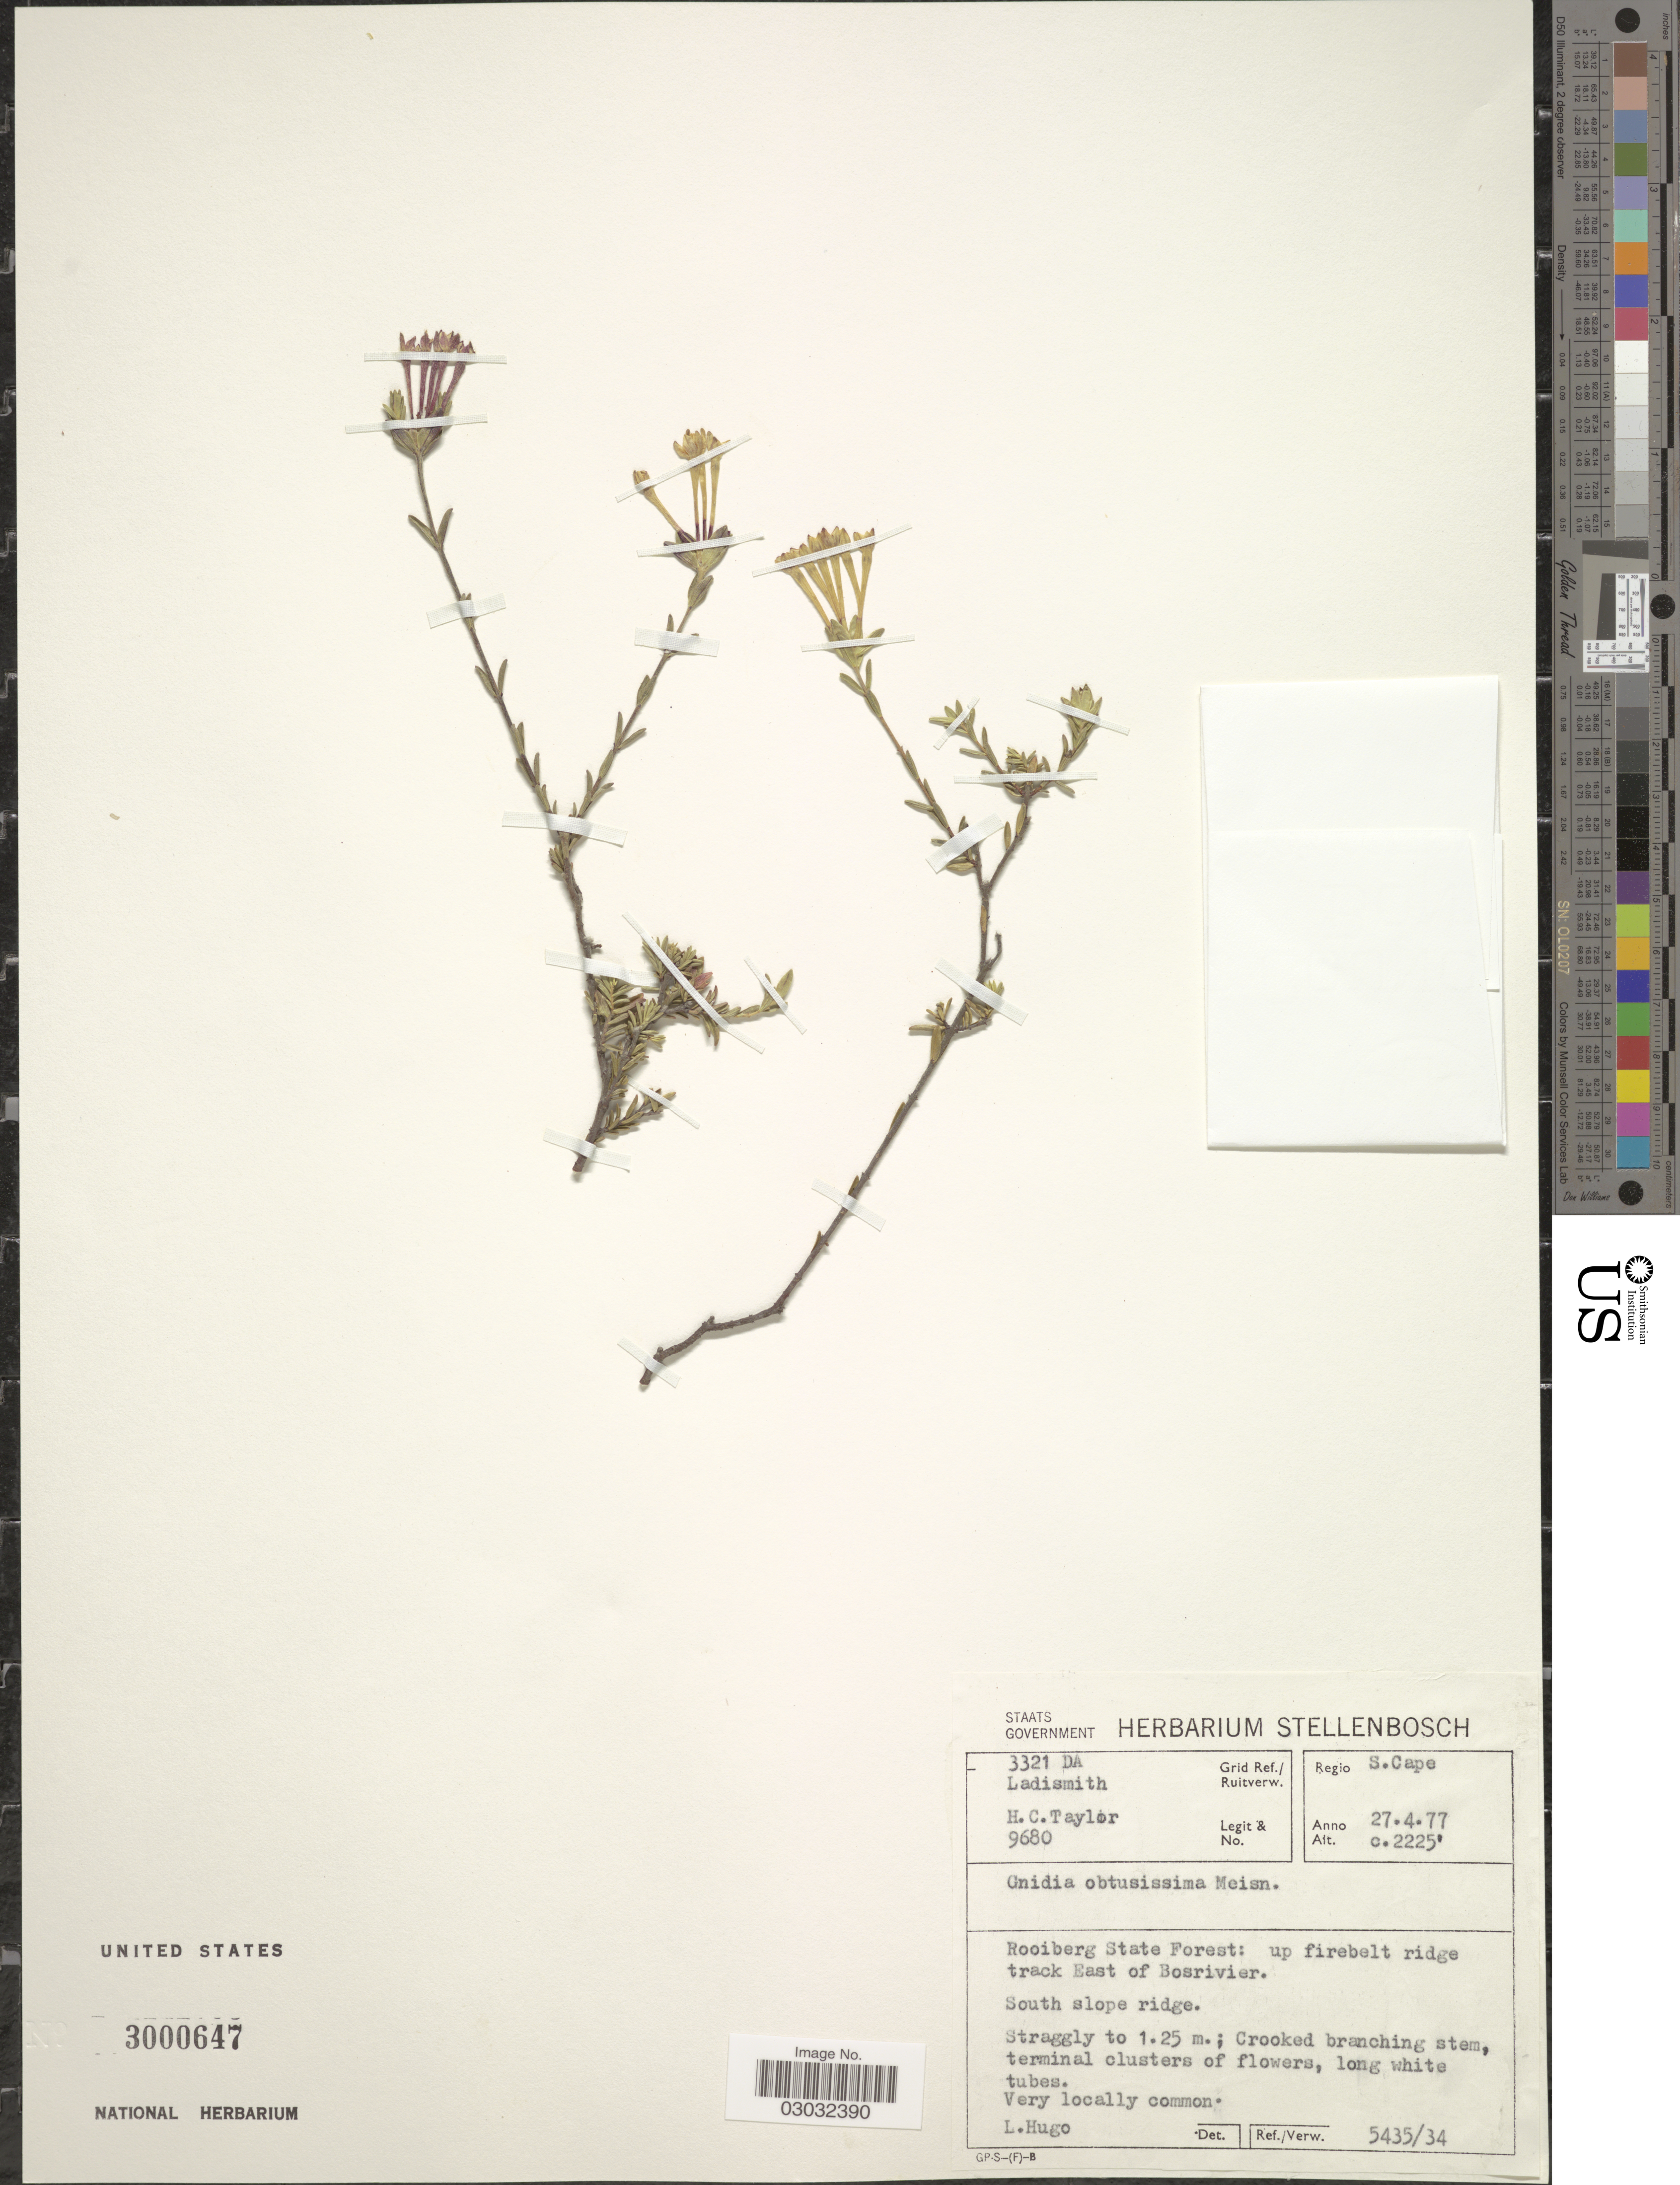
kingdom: Plantae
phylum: Tracheophyta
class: Magnoliopsida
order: Malvales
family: Thymelaeaceae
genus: Gnidia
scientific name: Gnidia obtusissima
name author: Meisn.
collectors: H. Taylor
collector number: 9680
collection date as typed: Transcribed d/m/y: 27/4/77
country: South Africa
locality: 3321 DA Ladismith Grid Ref./ Ruitverw. Regio S. Cape. Rooiberg State Forest: up firebelt ridge track East of Bosrivier.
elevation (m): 678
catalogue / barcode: US 3000647